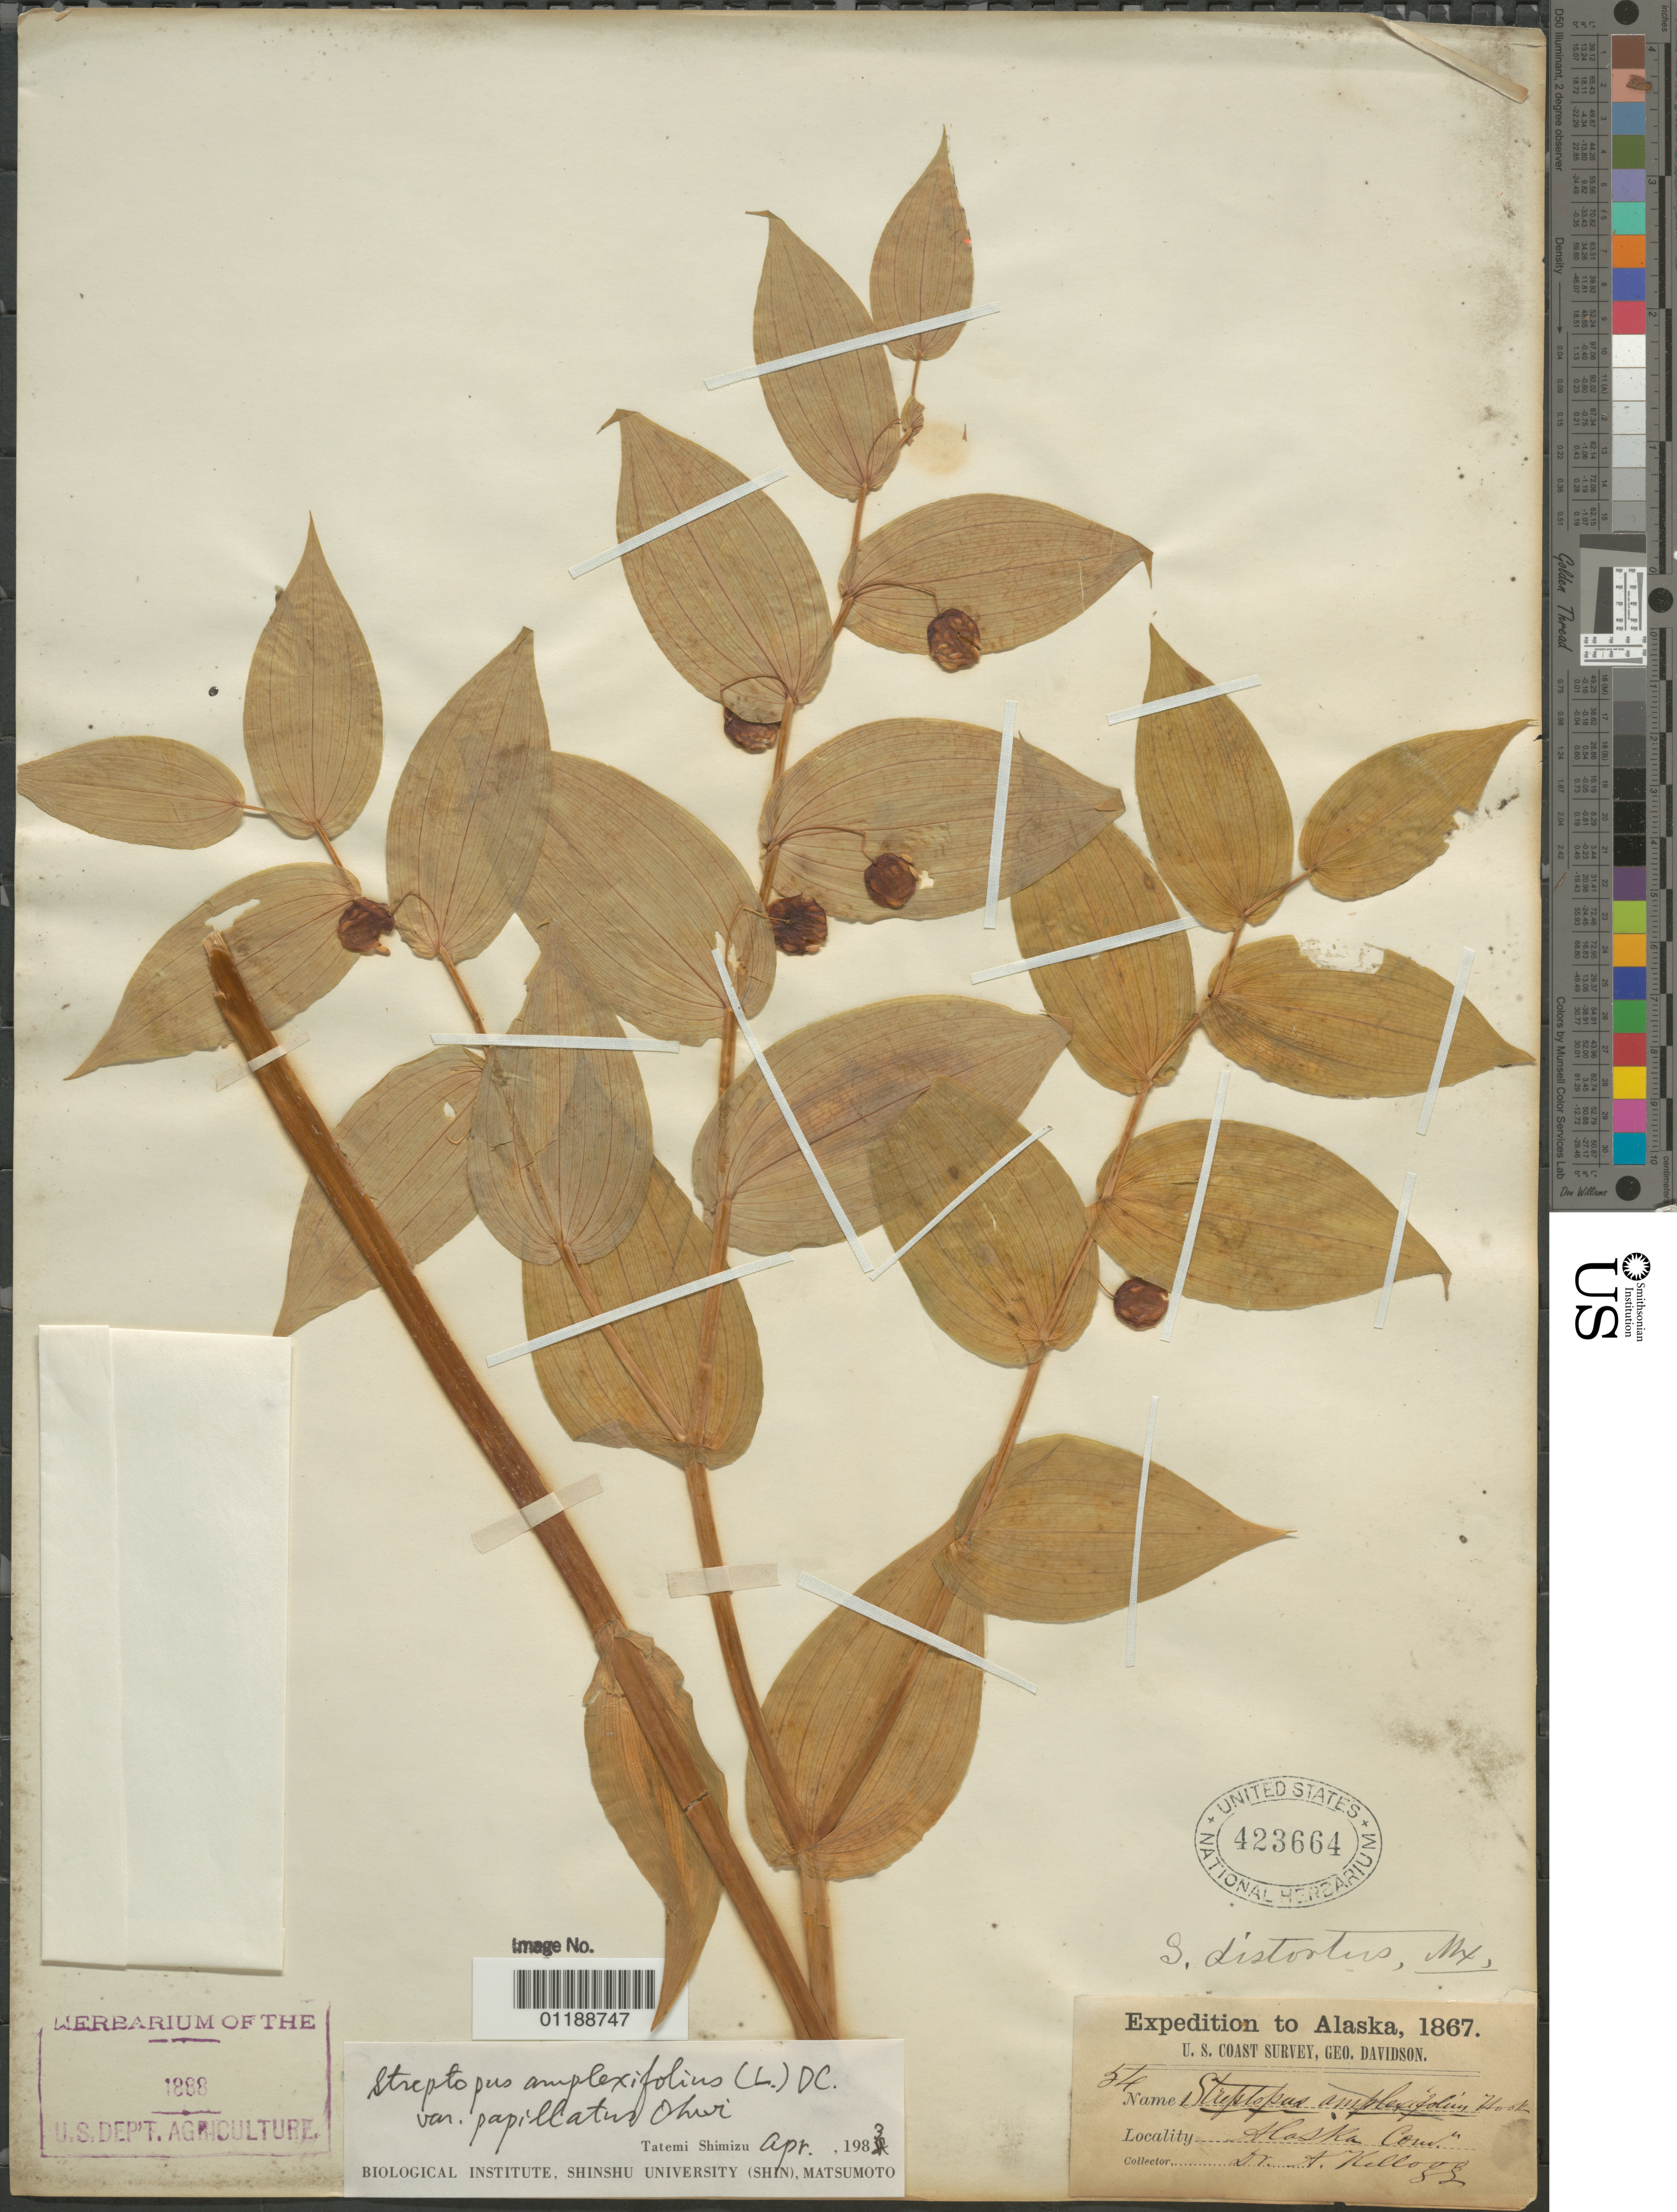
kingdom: Plantae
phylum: Tracheophyta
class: Liliopsida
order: Liliales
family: Liliaceae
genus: Streptopus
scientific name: Streptopus amplexifolius var. papillatus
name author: (Fassett) Ohwi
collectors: A. Kellogg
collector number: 54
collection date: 1867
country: United States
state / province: Alaska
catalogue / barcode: US 423664